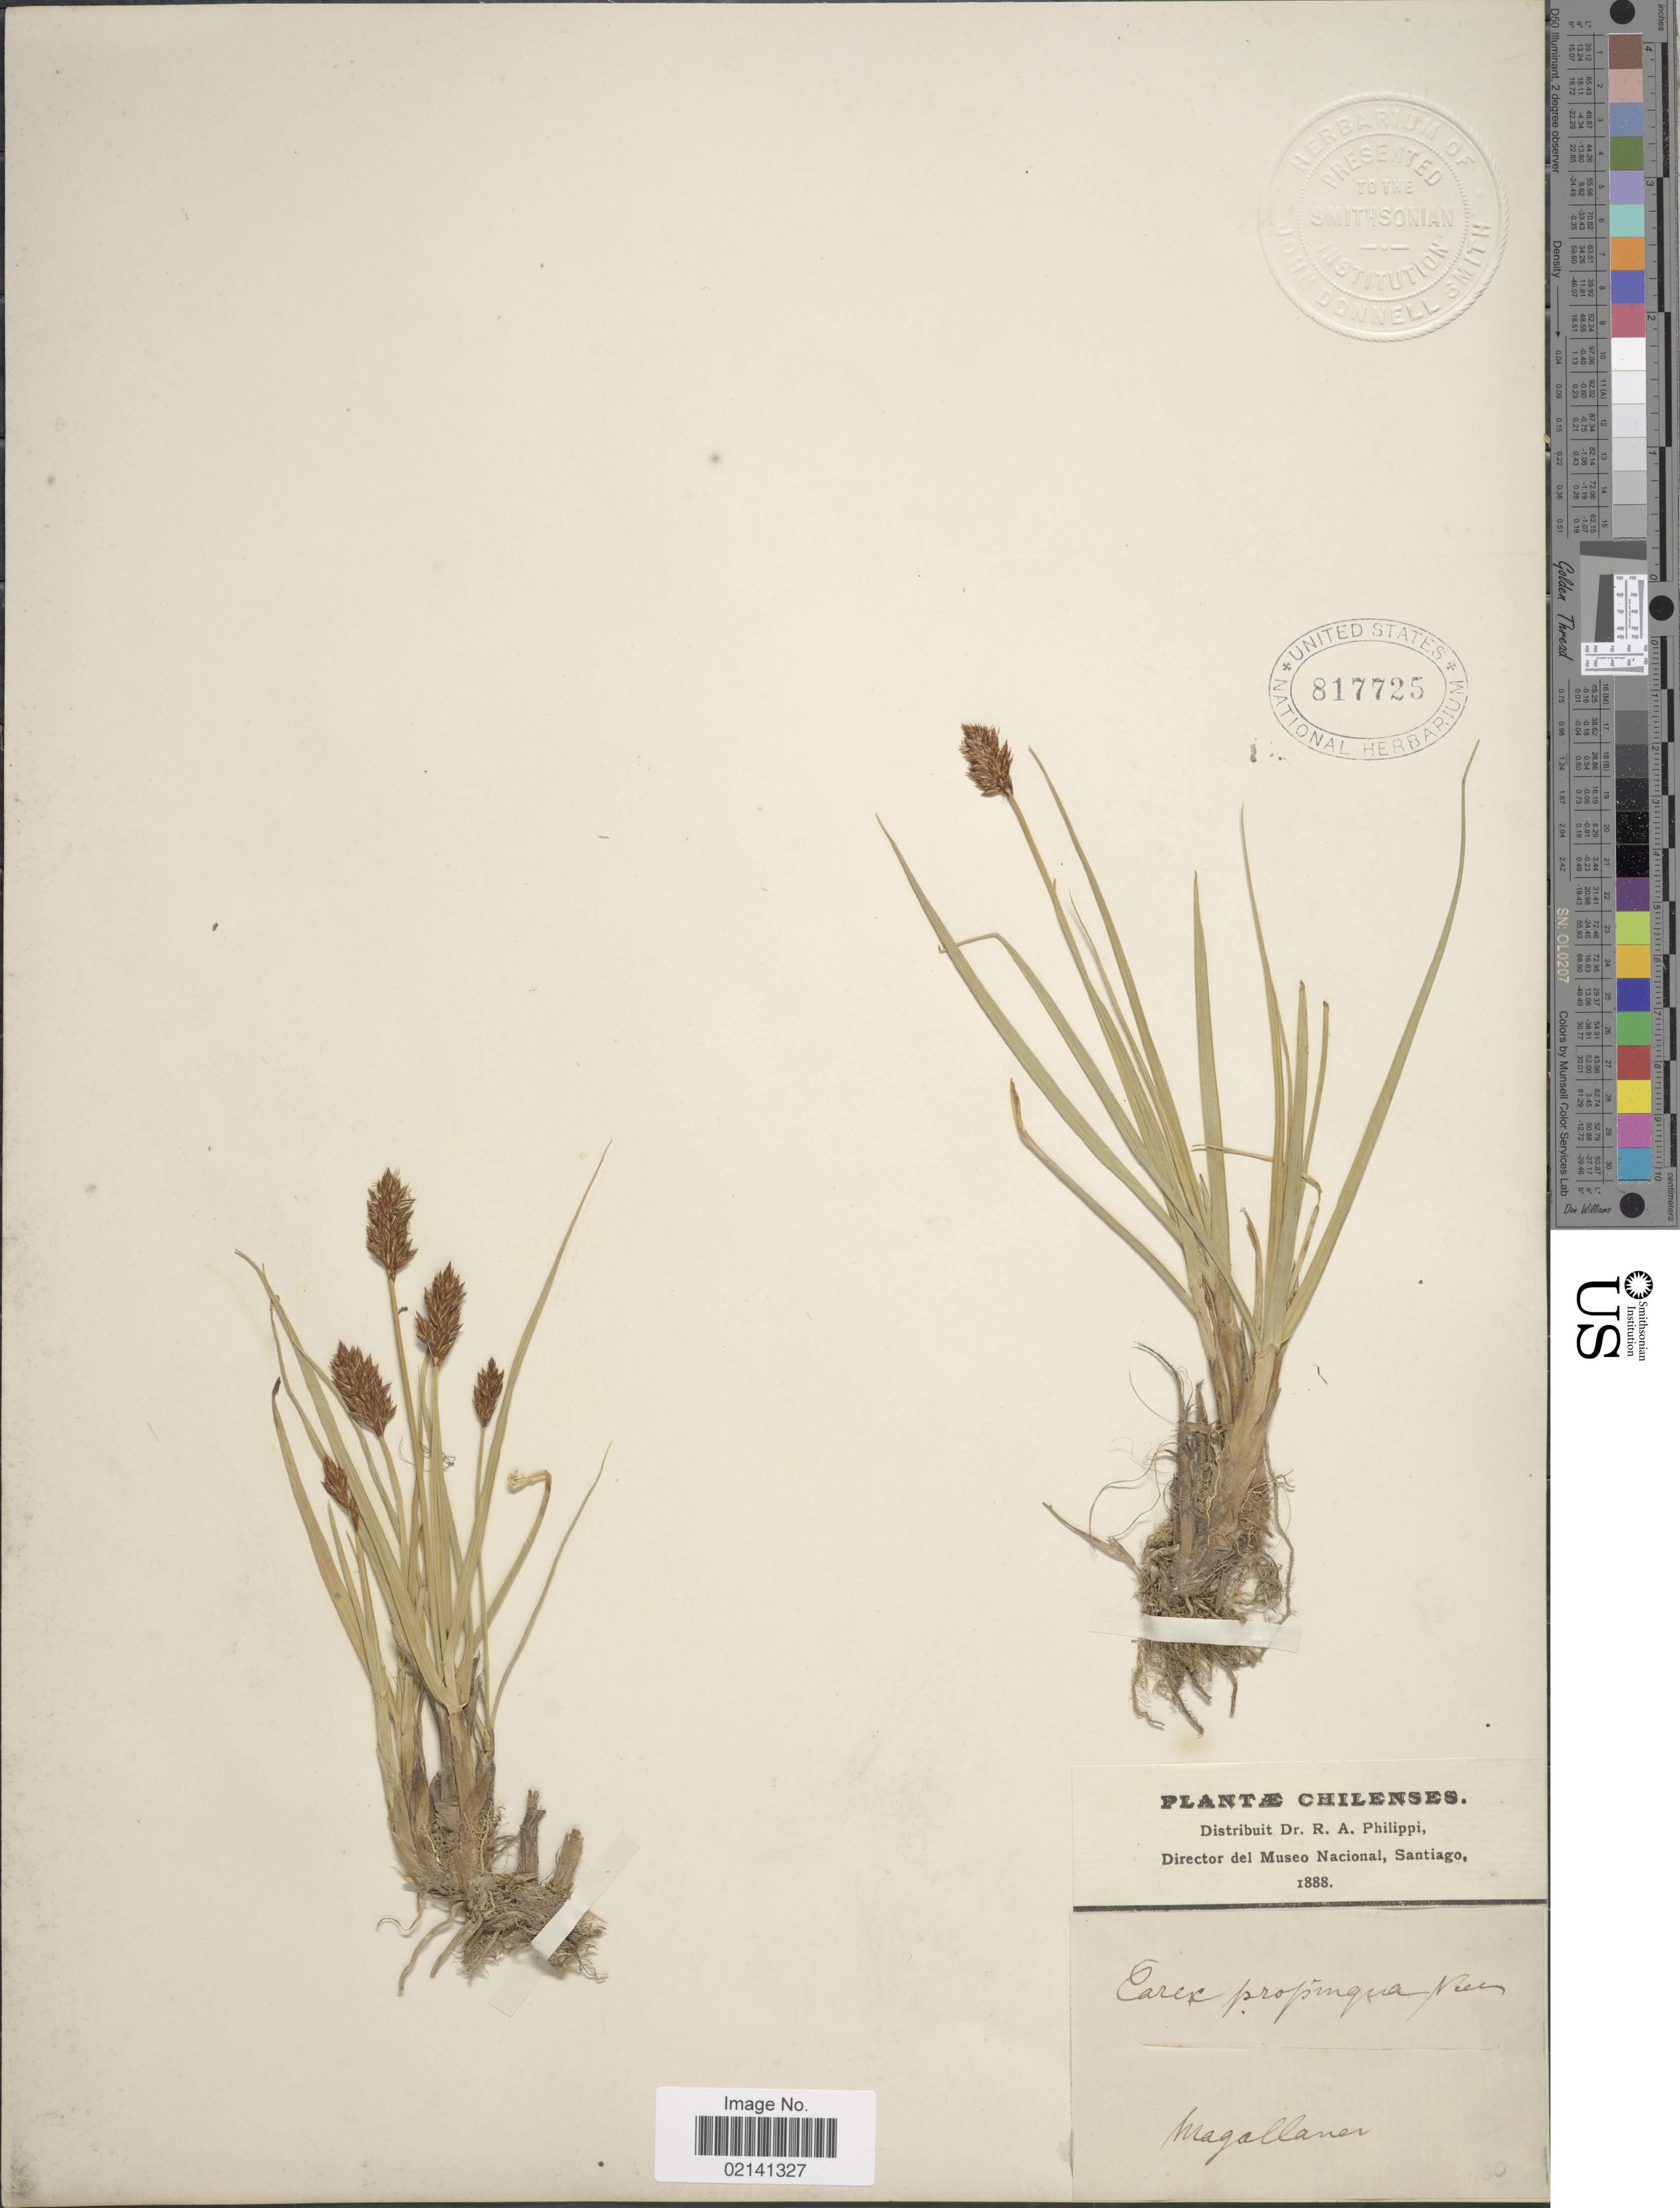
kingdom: Plantae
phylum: Tracheophyta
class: Liliopsida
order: Poales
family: Cyperaceae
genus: Carex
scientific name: Carex macloviana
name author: d'Urv.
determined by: Jimnéz-Mejias, Pedro, (UPOS), Universidad Pablo de Olavide (SPAIN)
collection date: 1888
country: Chile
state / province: Magallanes y de la Antártica Chilena (XII)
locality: Magallanes, Chilenses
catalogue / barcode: US 817725